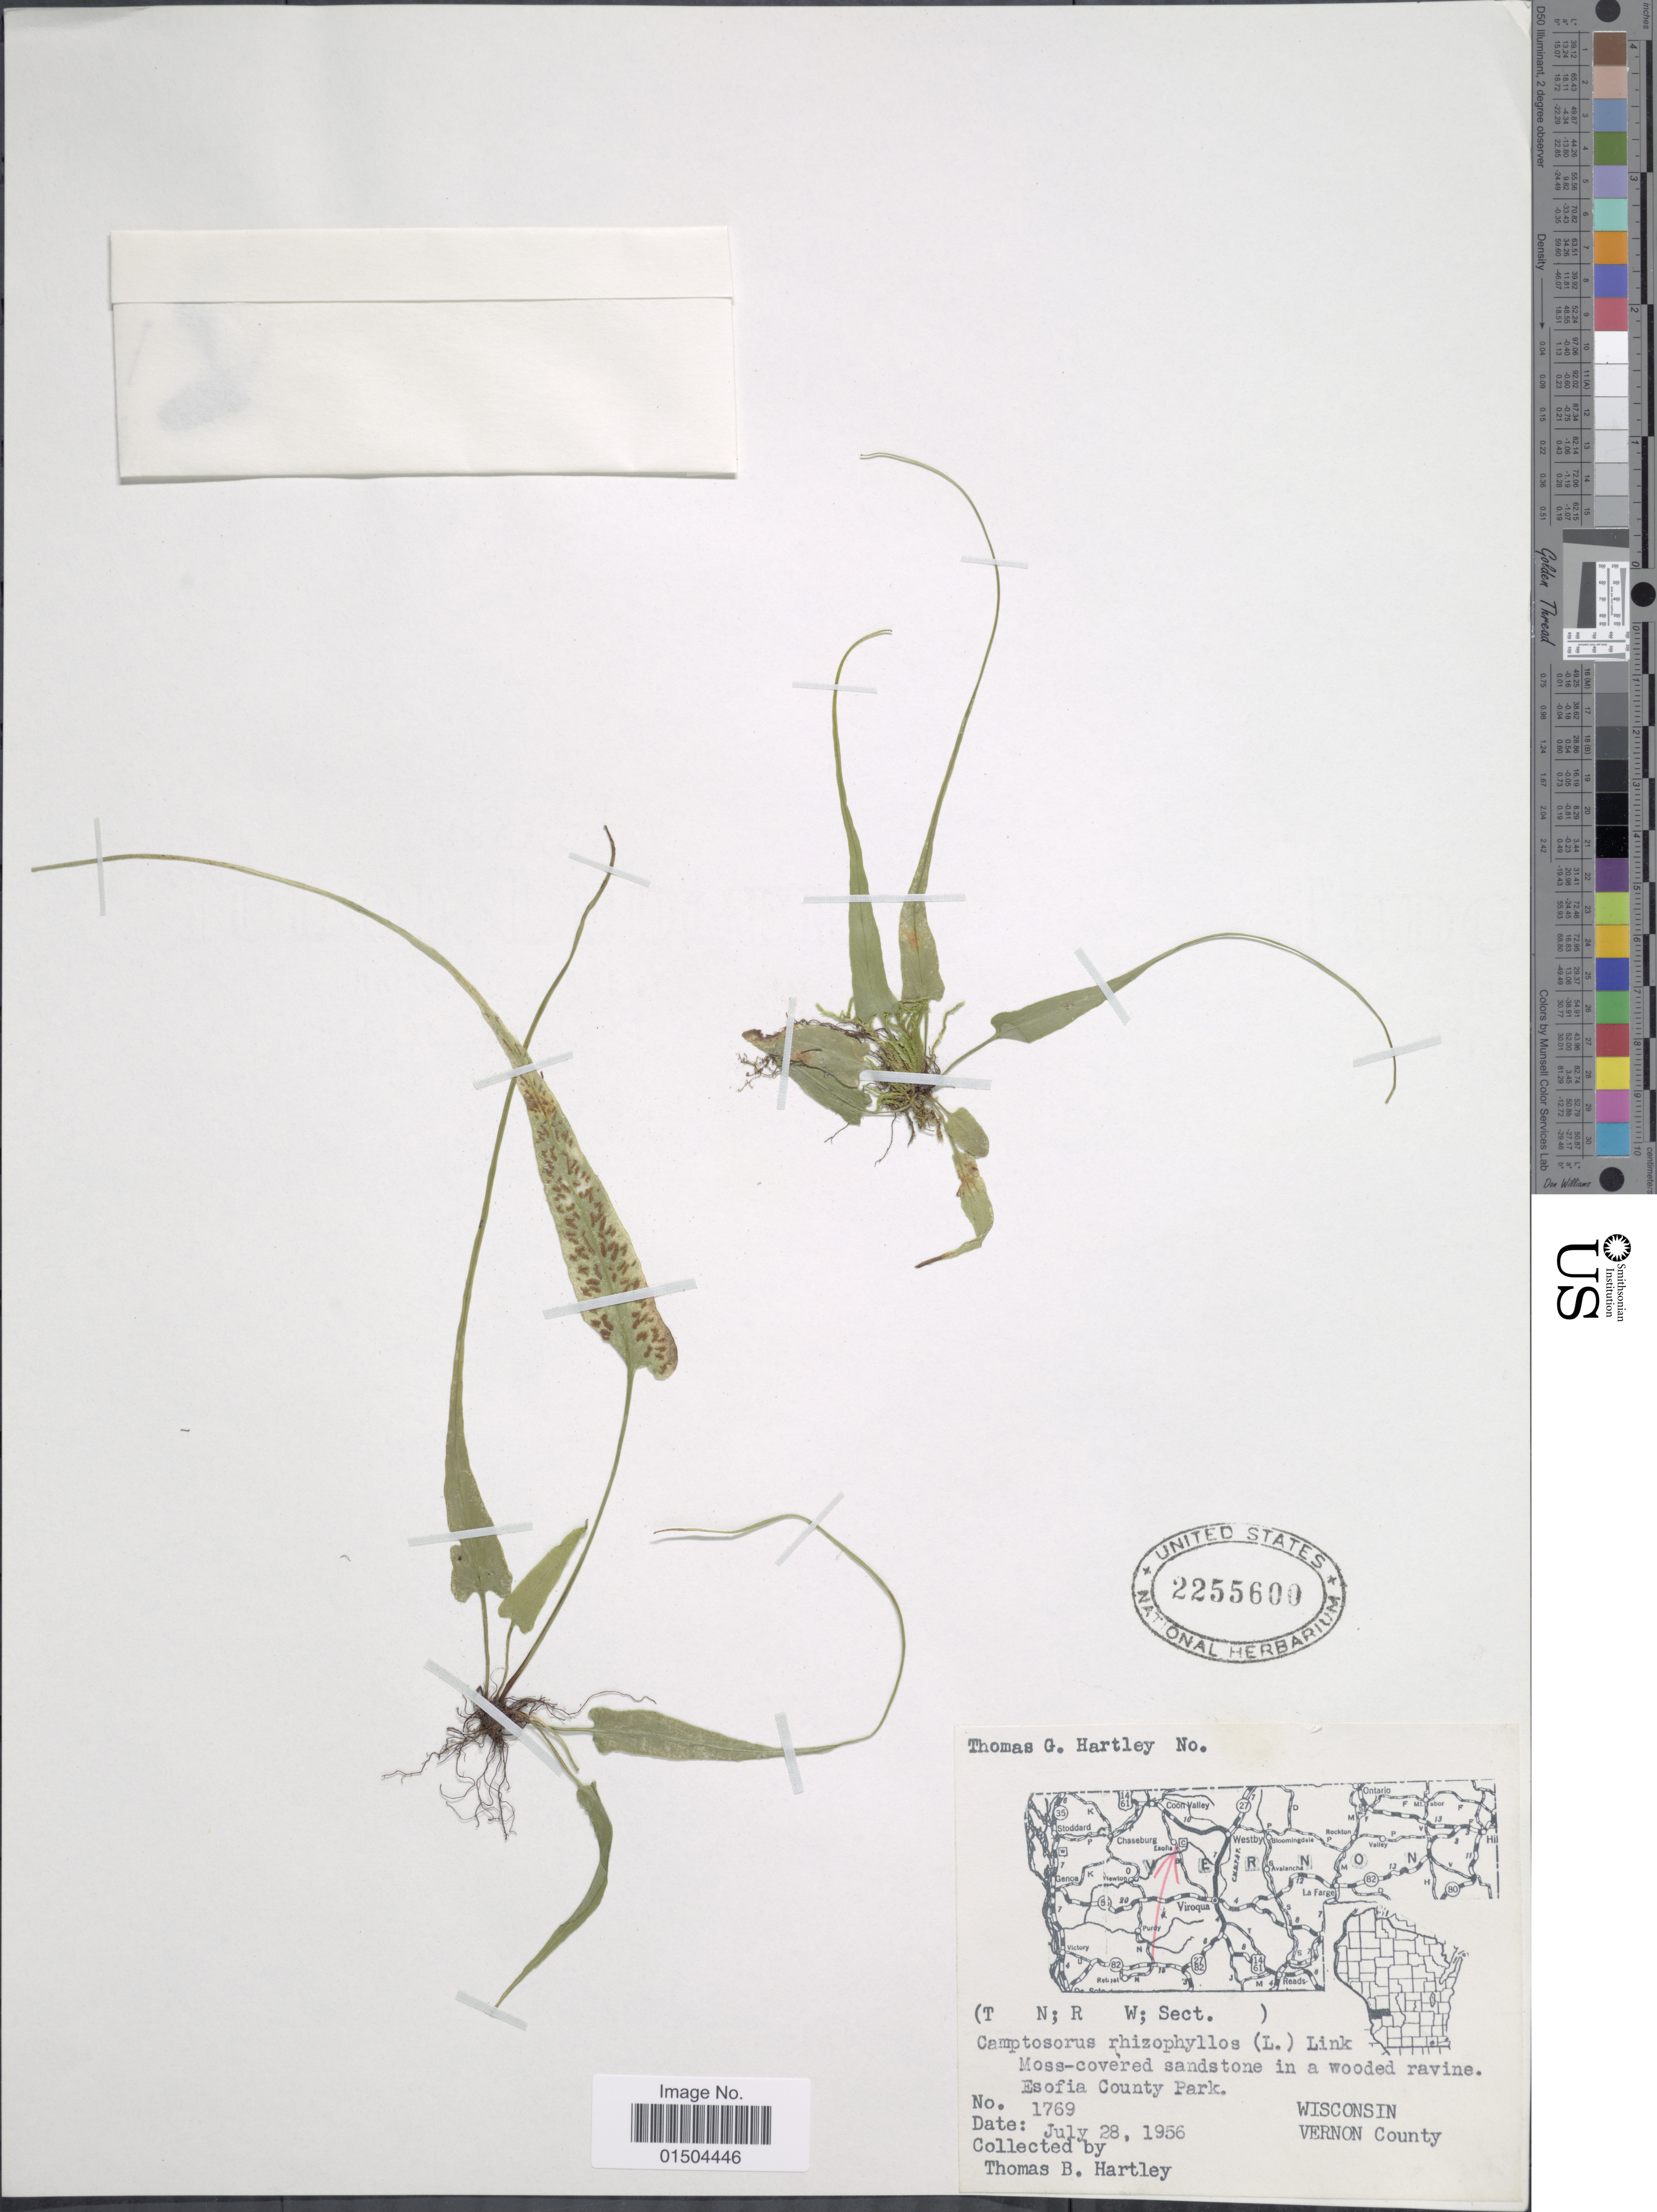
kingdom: Plantae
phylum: Tracheophyta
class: Polypodiopsida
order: Polypodiales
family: Aspleniaceae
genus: Asplenium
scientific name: Asplenium rhizophyllum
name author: L.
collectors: T. B. Hartley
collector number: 1769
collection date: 1956-07-28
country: United States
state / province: Wisconsin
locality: Esofia County Park. Vernon County.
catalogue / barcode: US 2255600